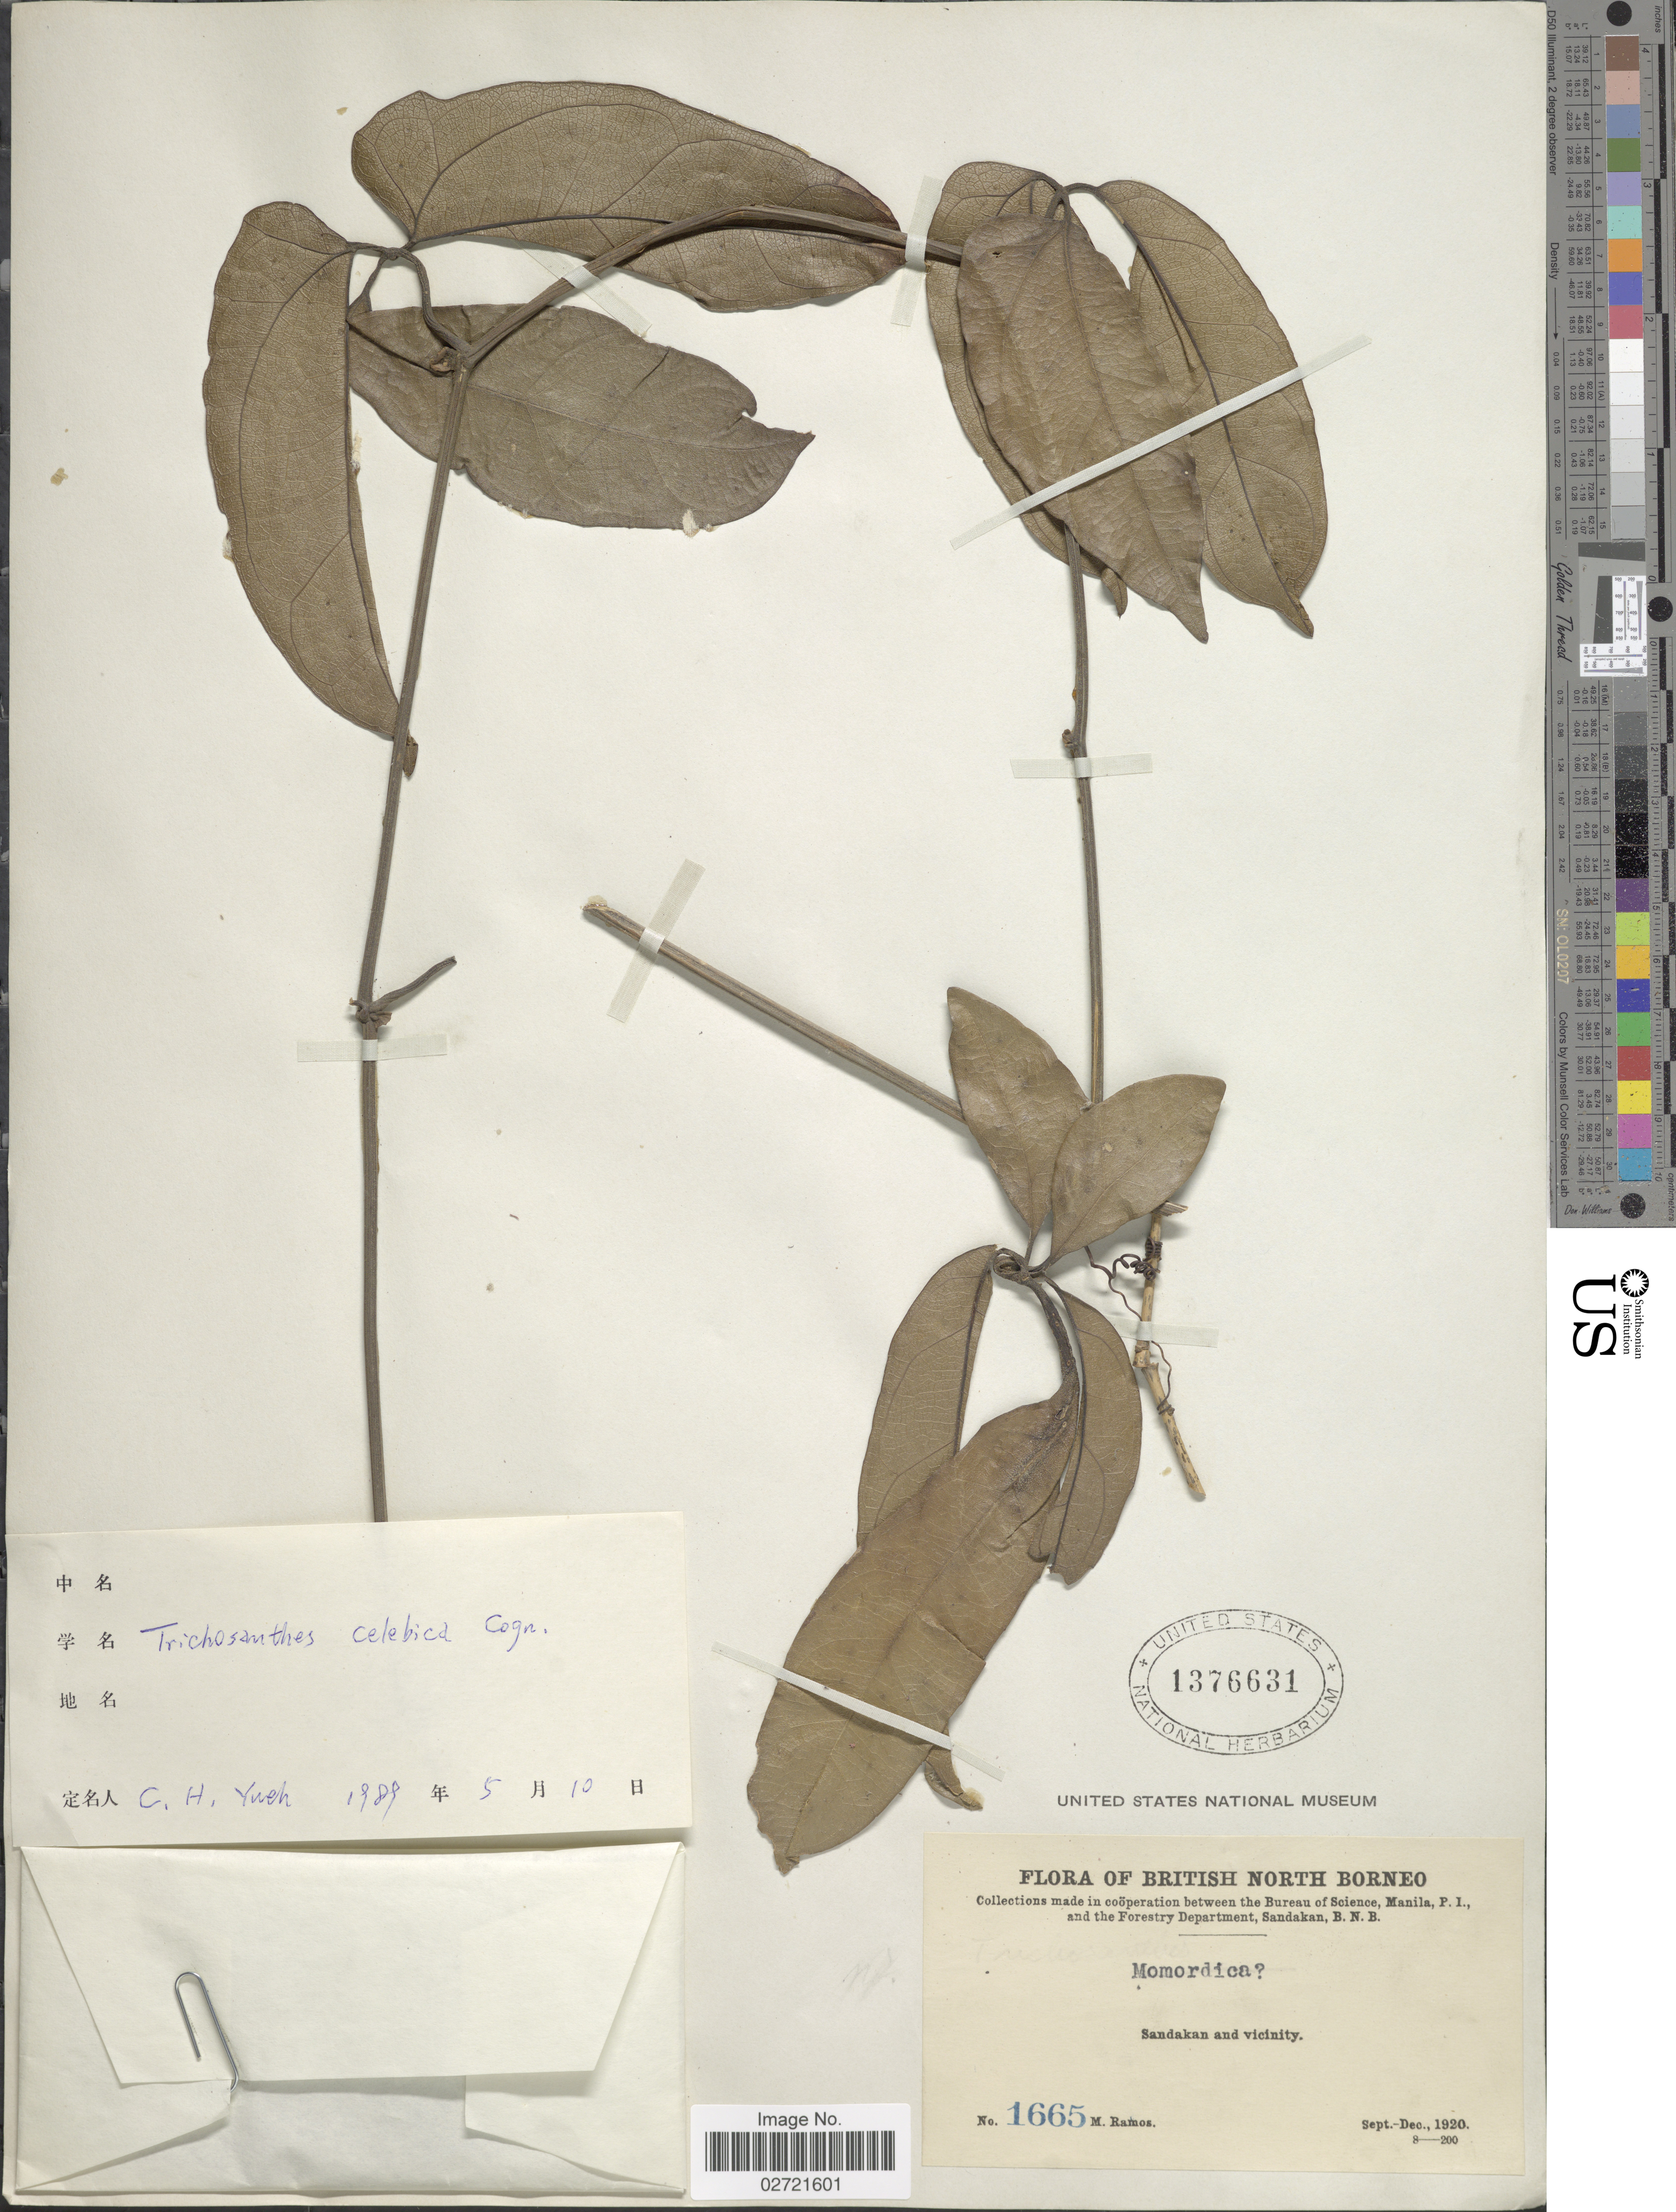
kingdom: Plantae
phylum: Tracheophyta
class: Magnoliopsida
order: Cucurbitales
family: Cucurbitaceae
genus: Trichosanthes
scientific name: Trichosanthes celebica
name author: Cogn.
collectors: M. Ramos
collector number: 1665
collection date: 1920-09/1920-12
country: Malaysia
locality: British North Borneo, Sandakan and vicinity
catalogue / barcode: US 1376631